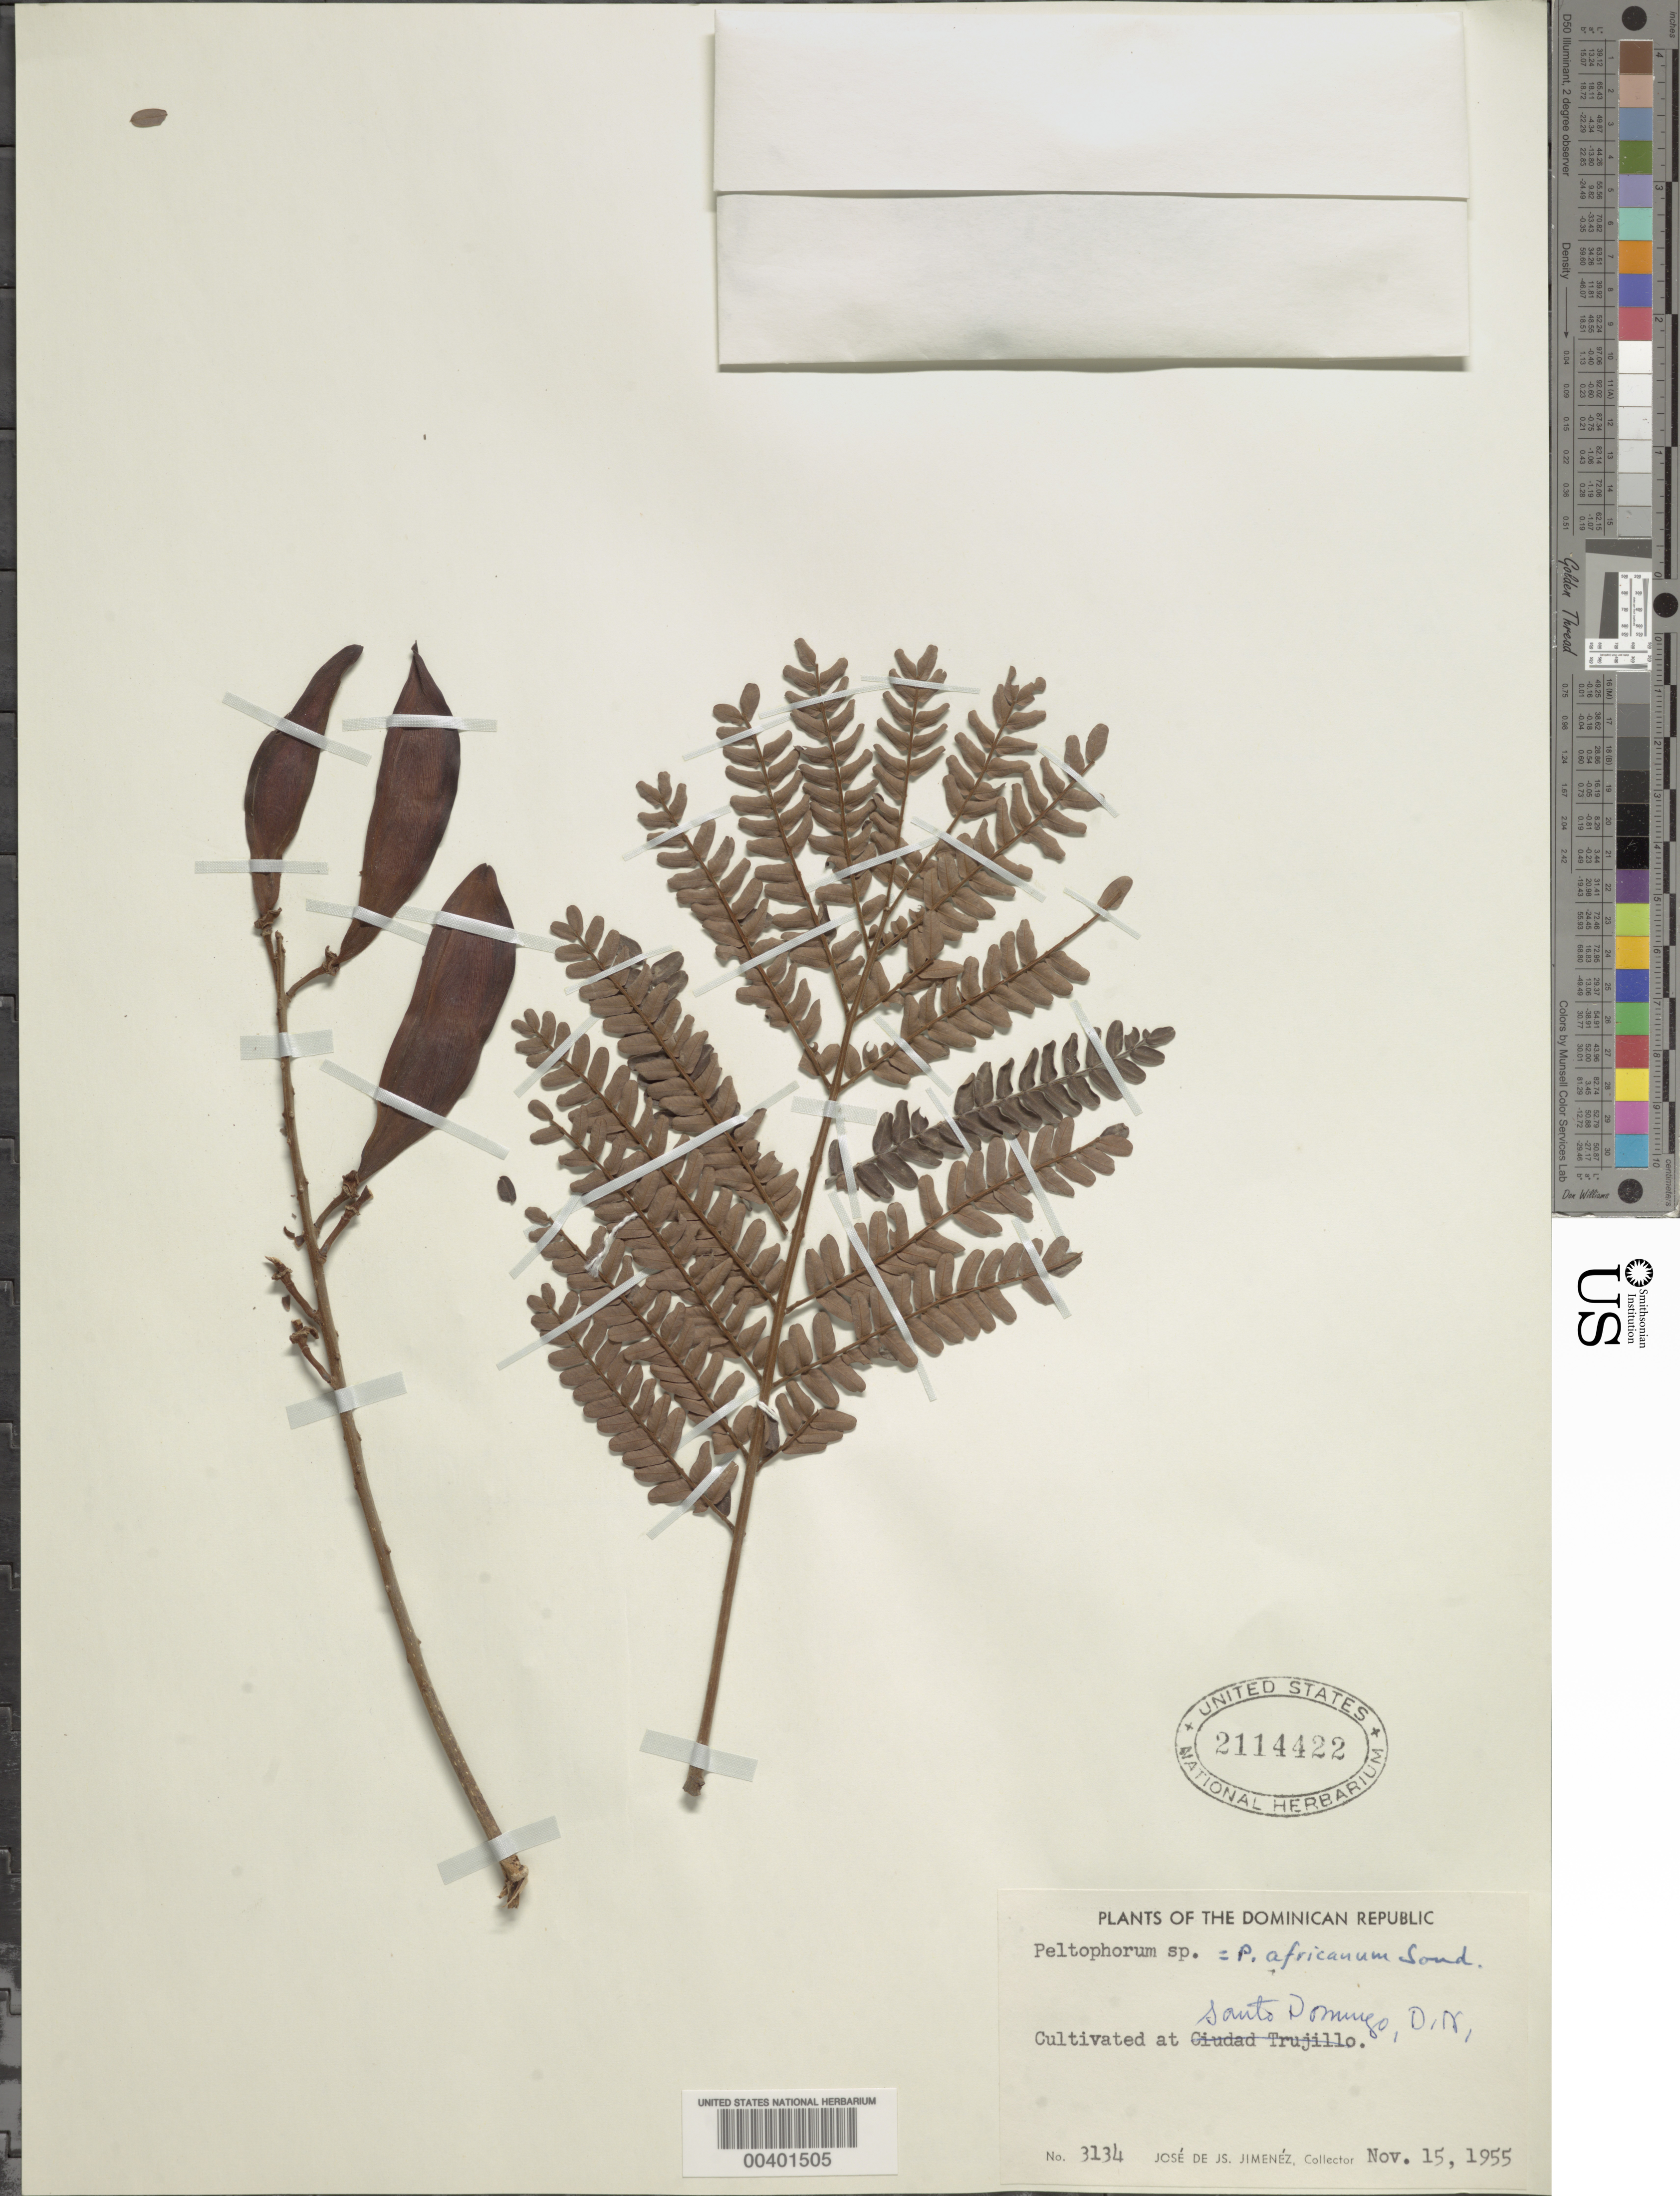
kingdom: Plantae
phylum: Tracheophyta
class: Magnoliopsida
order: Fabales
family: Fabaceae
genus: Peltophorum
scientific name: Peltophorum africanum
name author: Sond.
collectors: J. J. Jiménez Almonte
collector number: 3134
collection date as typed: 15 Nov 1955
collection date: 1955-11-15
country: Dominican Republic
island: Hispaniola Island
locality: Santo Domingo.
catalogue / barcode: US 2114422